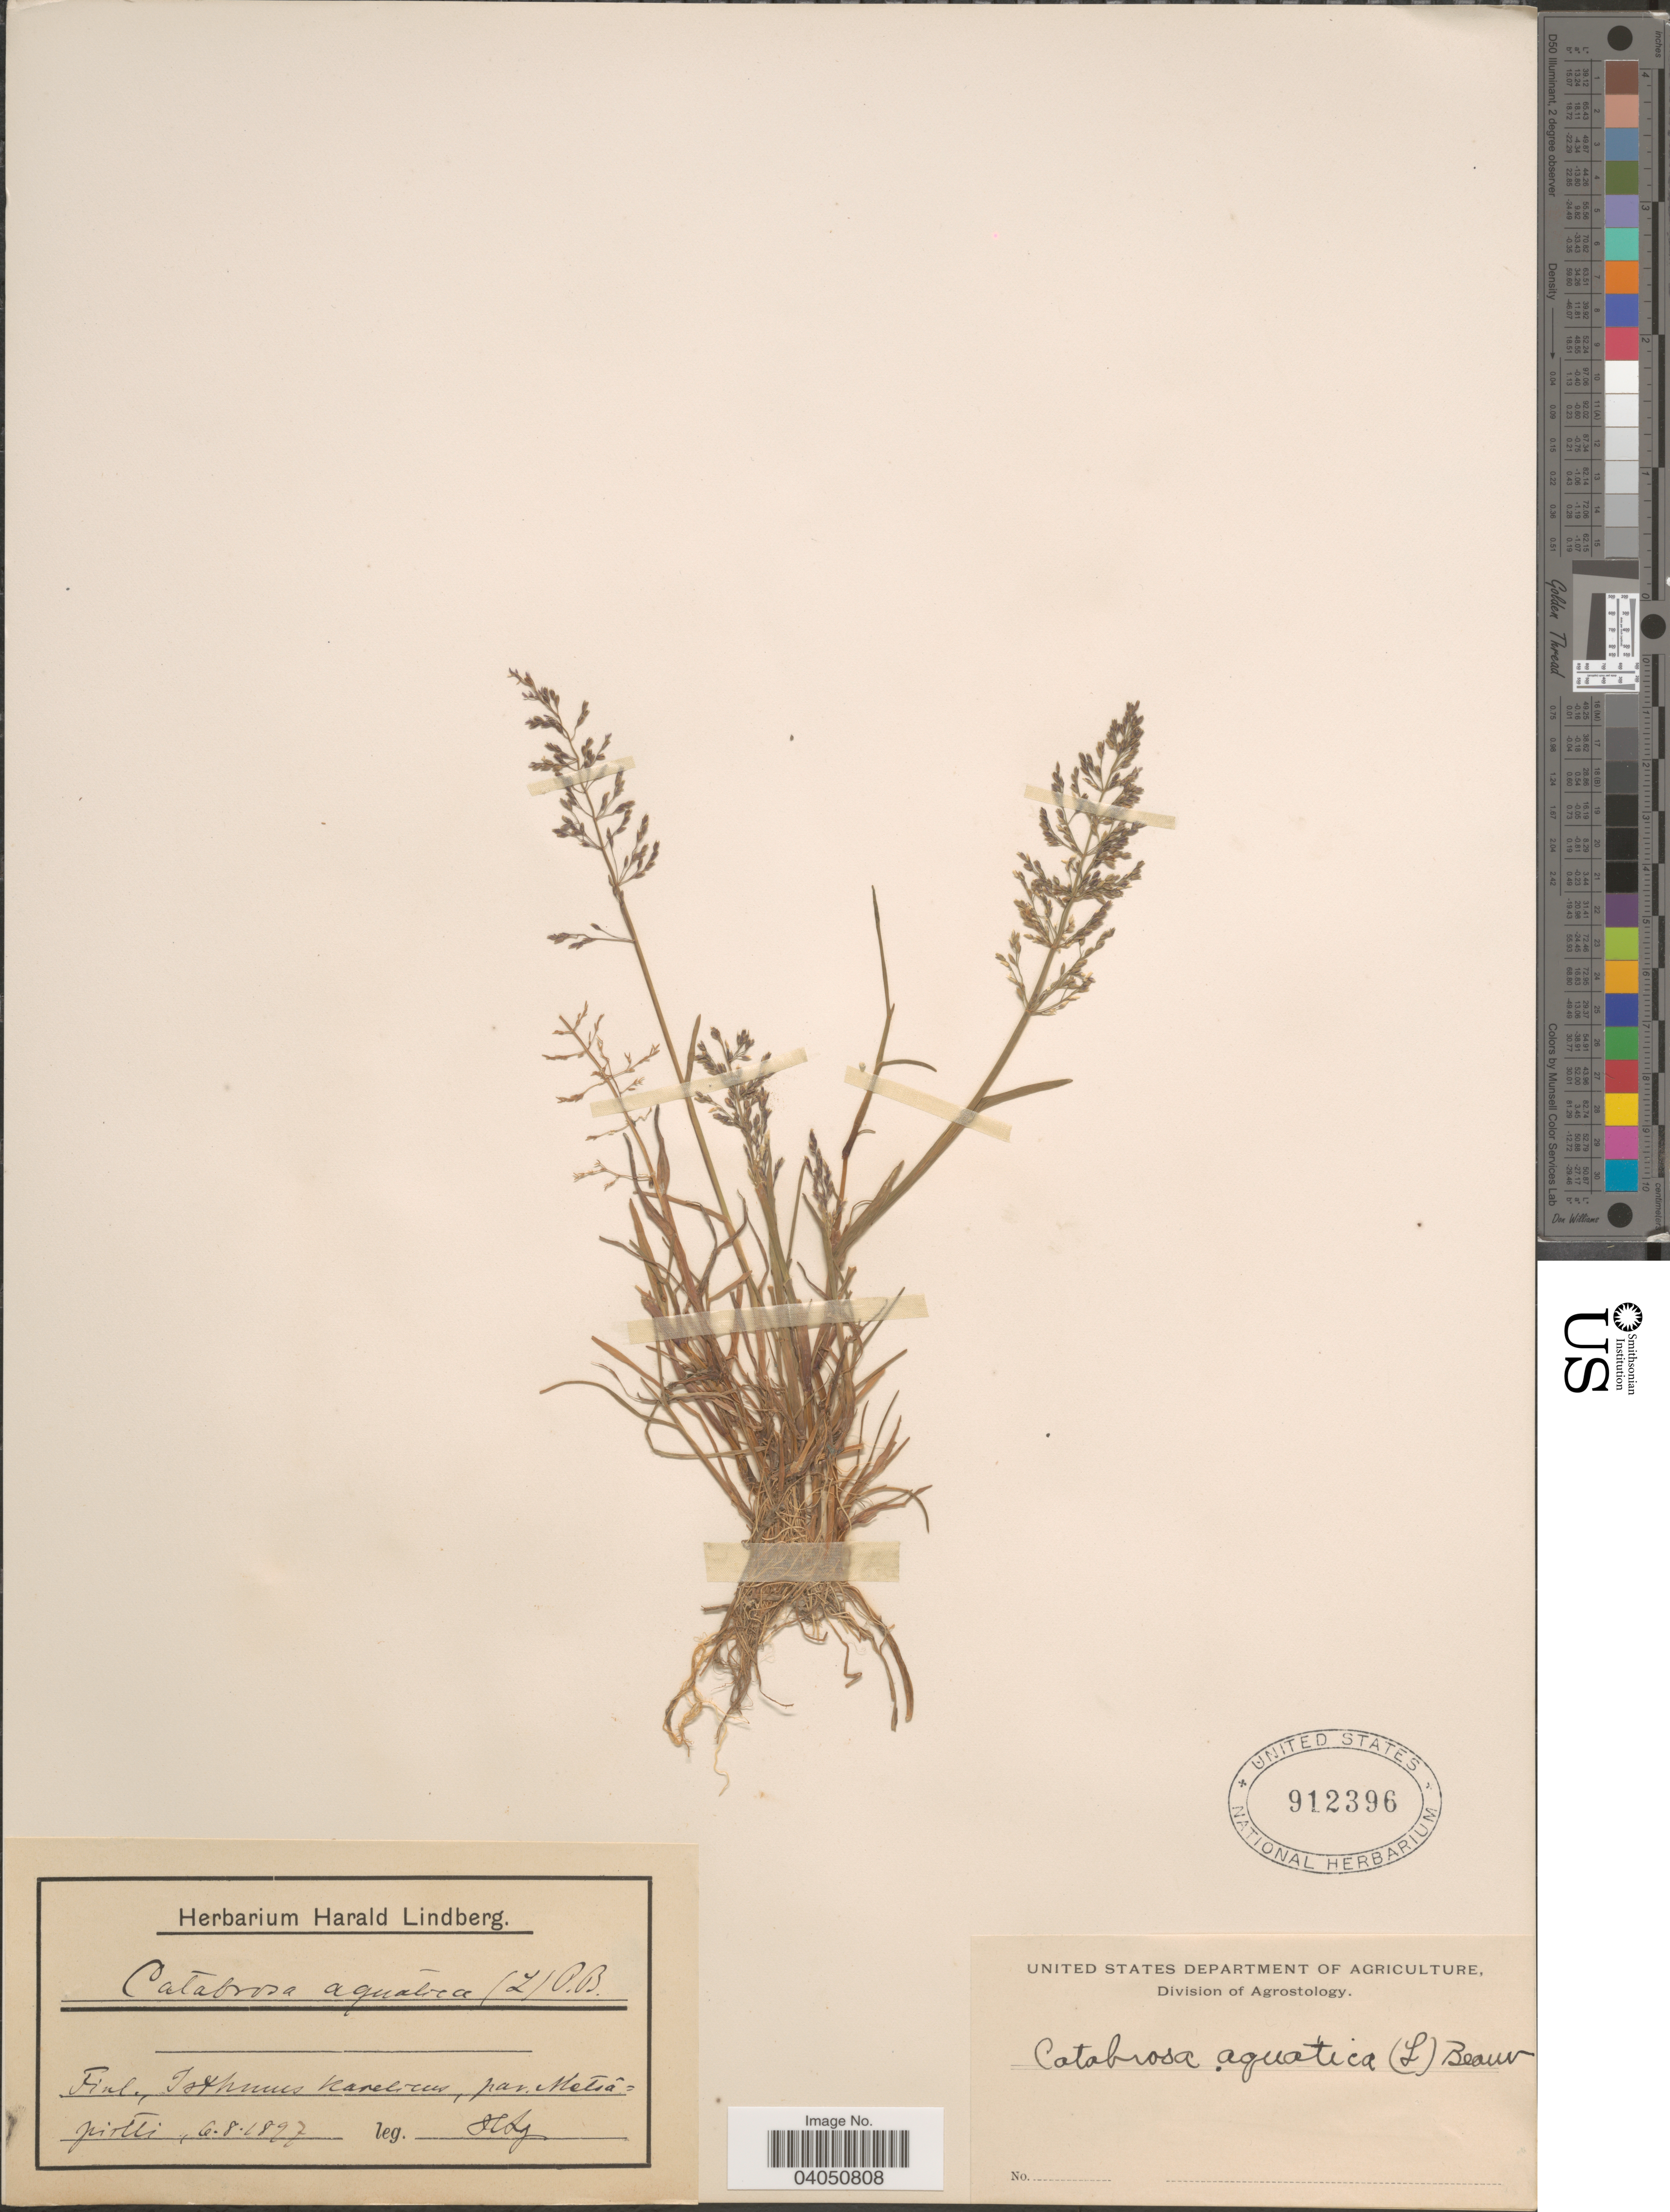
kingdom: Plantae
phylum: Tracheophyta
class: Liliopsida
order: Poales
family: Poaceae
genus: Catabrosa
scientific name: Catabrosa aquatica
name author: (L.) P. Beauv.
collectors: H. Lindberg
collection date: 1897-08-06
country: Finland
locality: Finl., Isthmus karelios, par. Metsa.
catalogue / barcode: US 912396